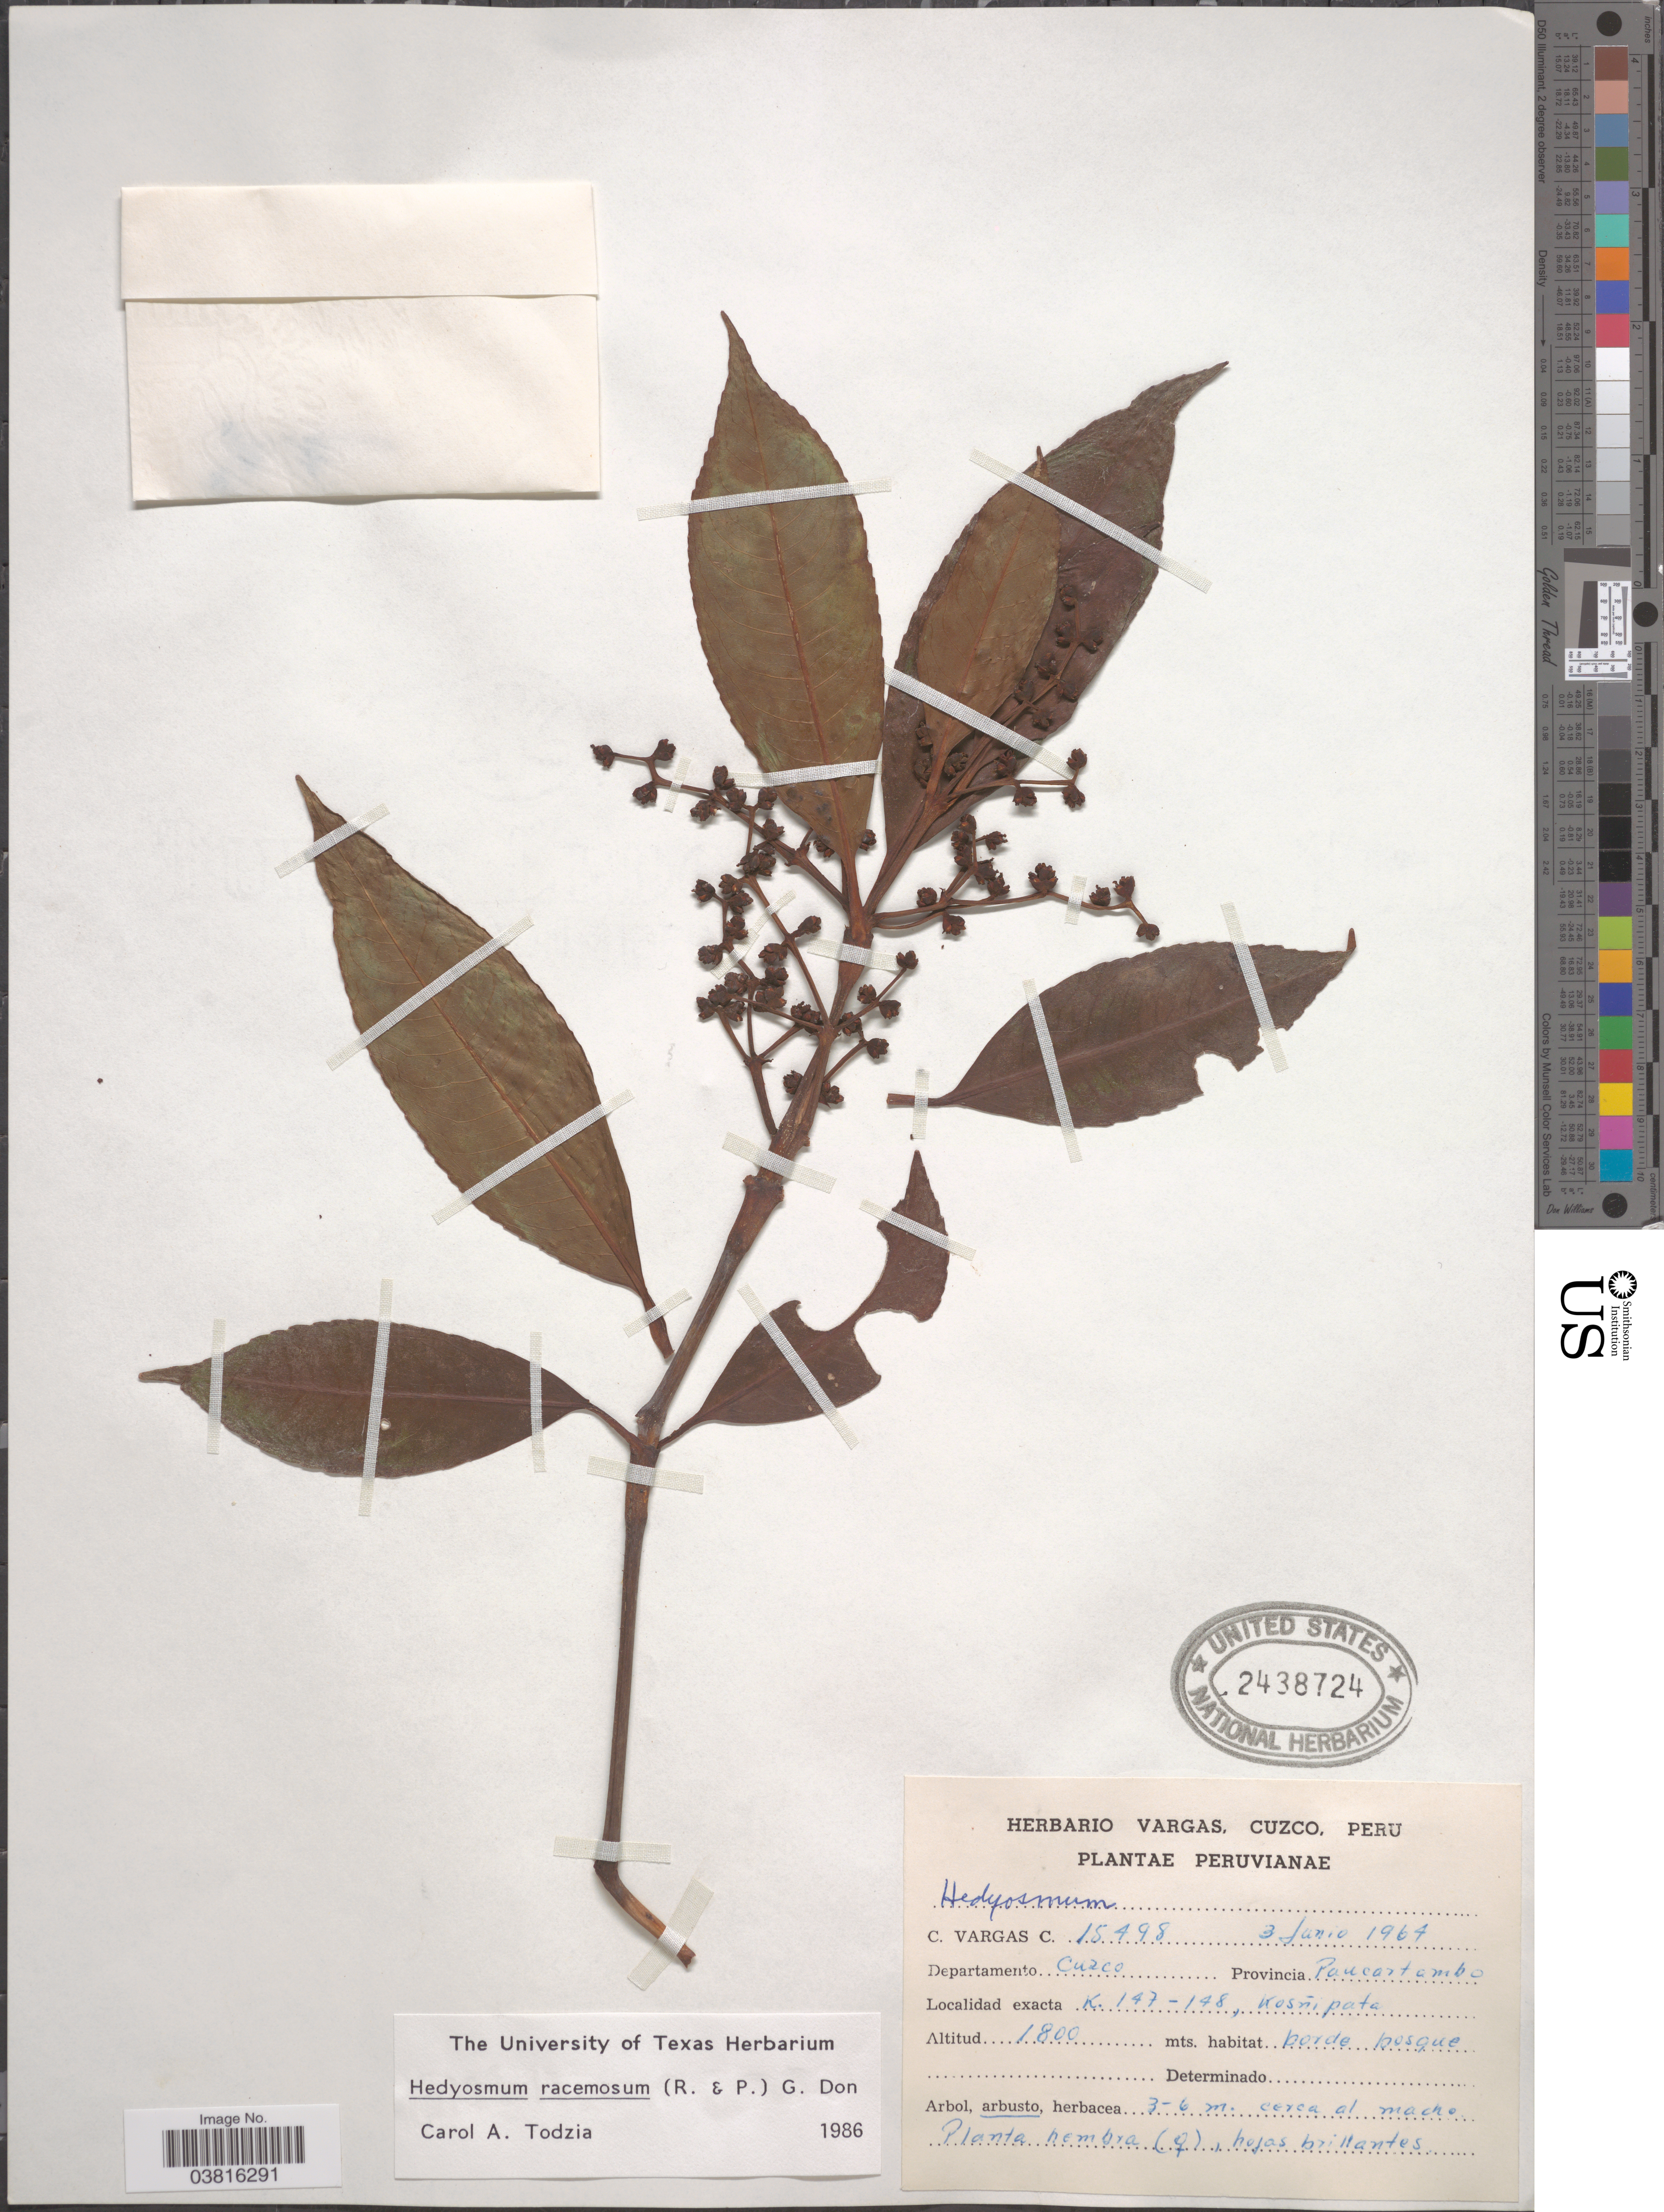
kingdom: Plantae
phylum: Tracheophyta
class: Magnoliopsida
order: Chloranthales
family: Chloranthaceae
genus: Hedyosmum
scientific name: Hedyosmum racemosum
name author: (Ruiz & Pav.) G. Don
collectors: C. Vargas Calderón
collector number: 15498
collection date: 1964-06-03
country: Peru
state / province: Cusco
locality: Departamento Cuzco, Provincia Paucartambo. K. 147-148, Kosnipata.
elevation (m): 1800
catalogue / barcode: US 2438724